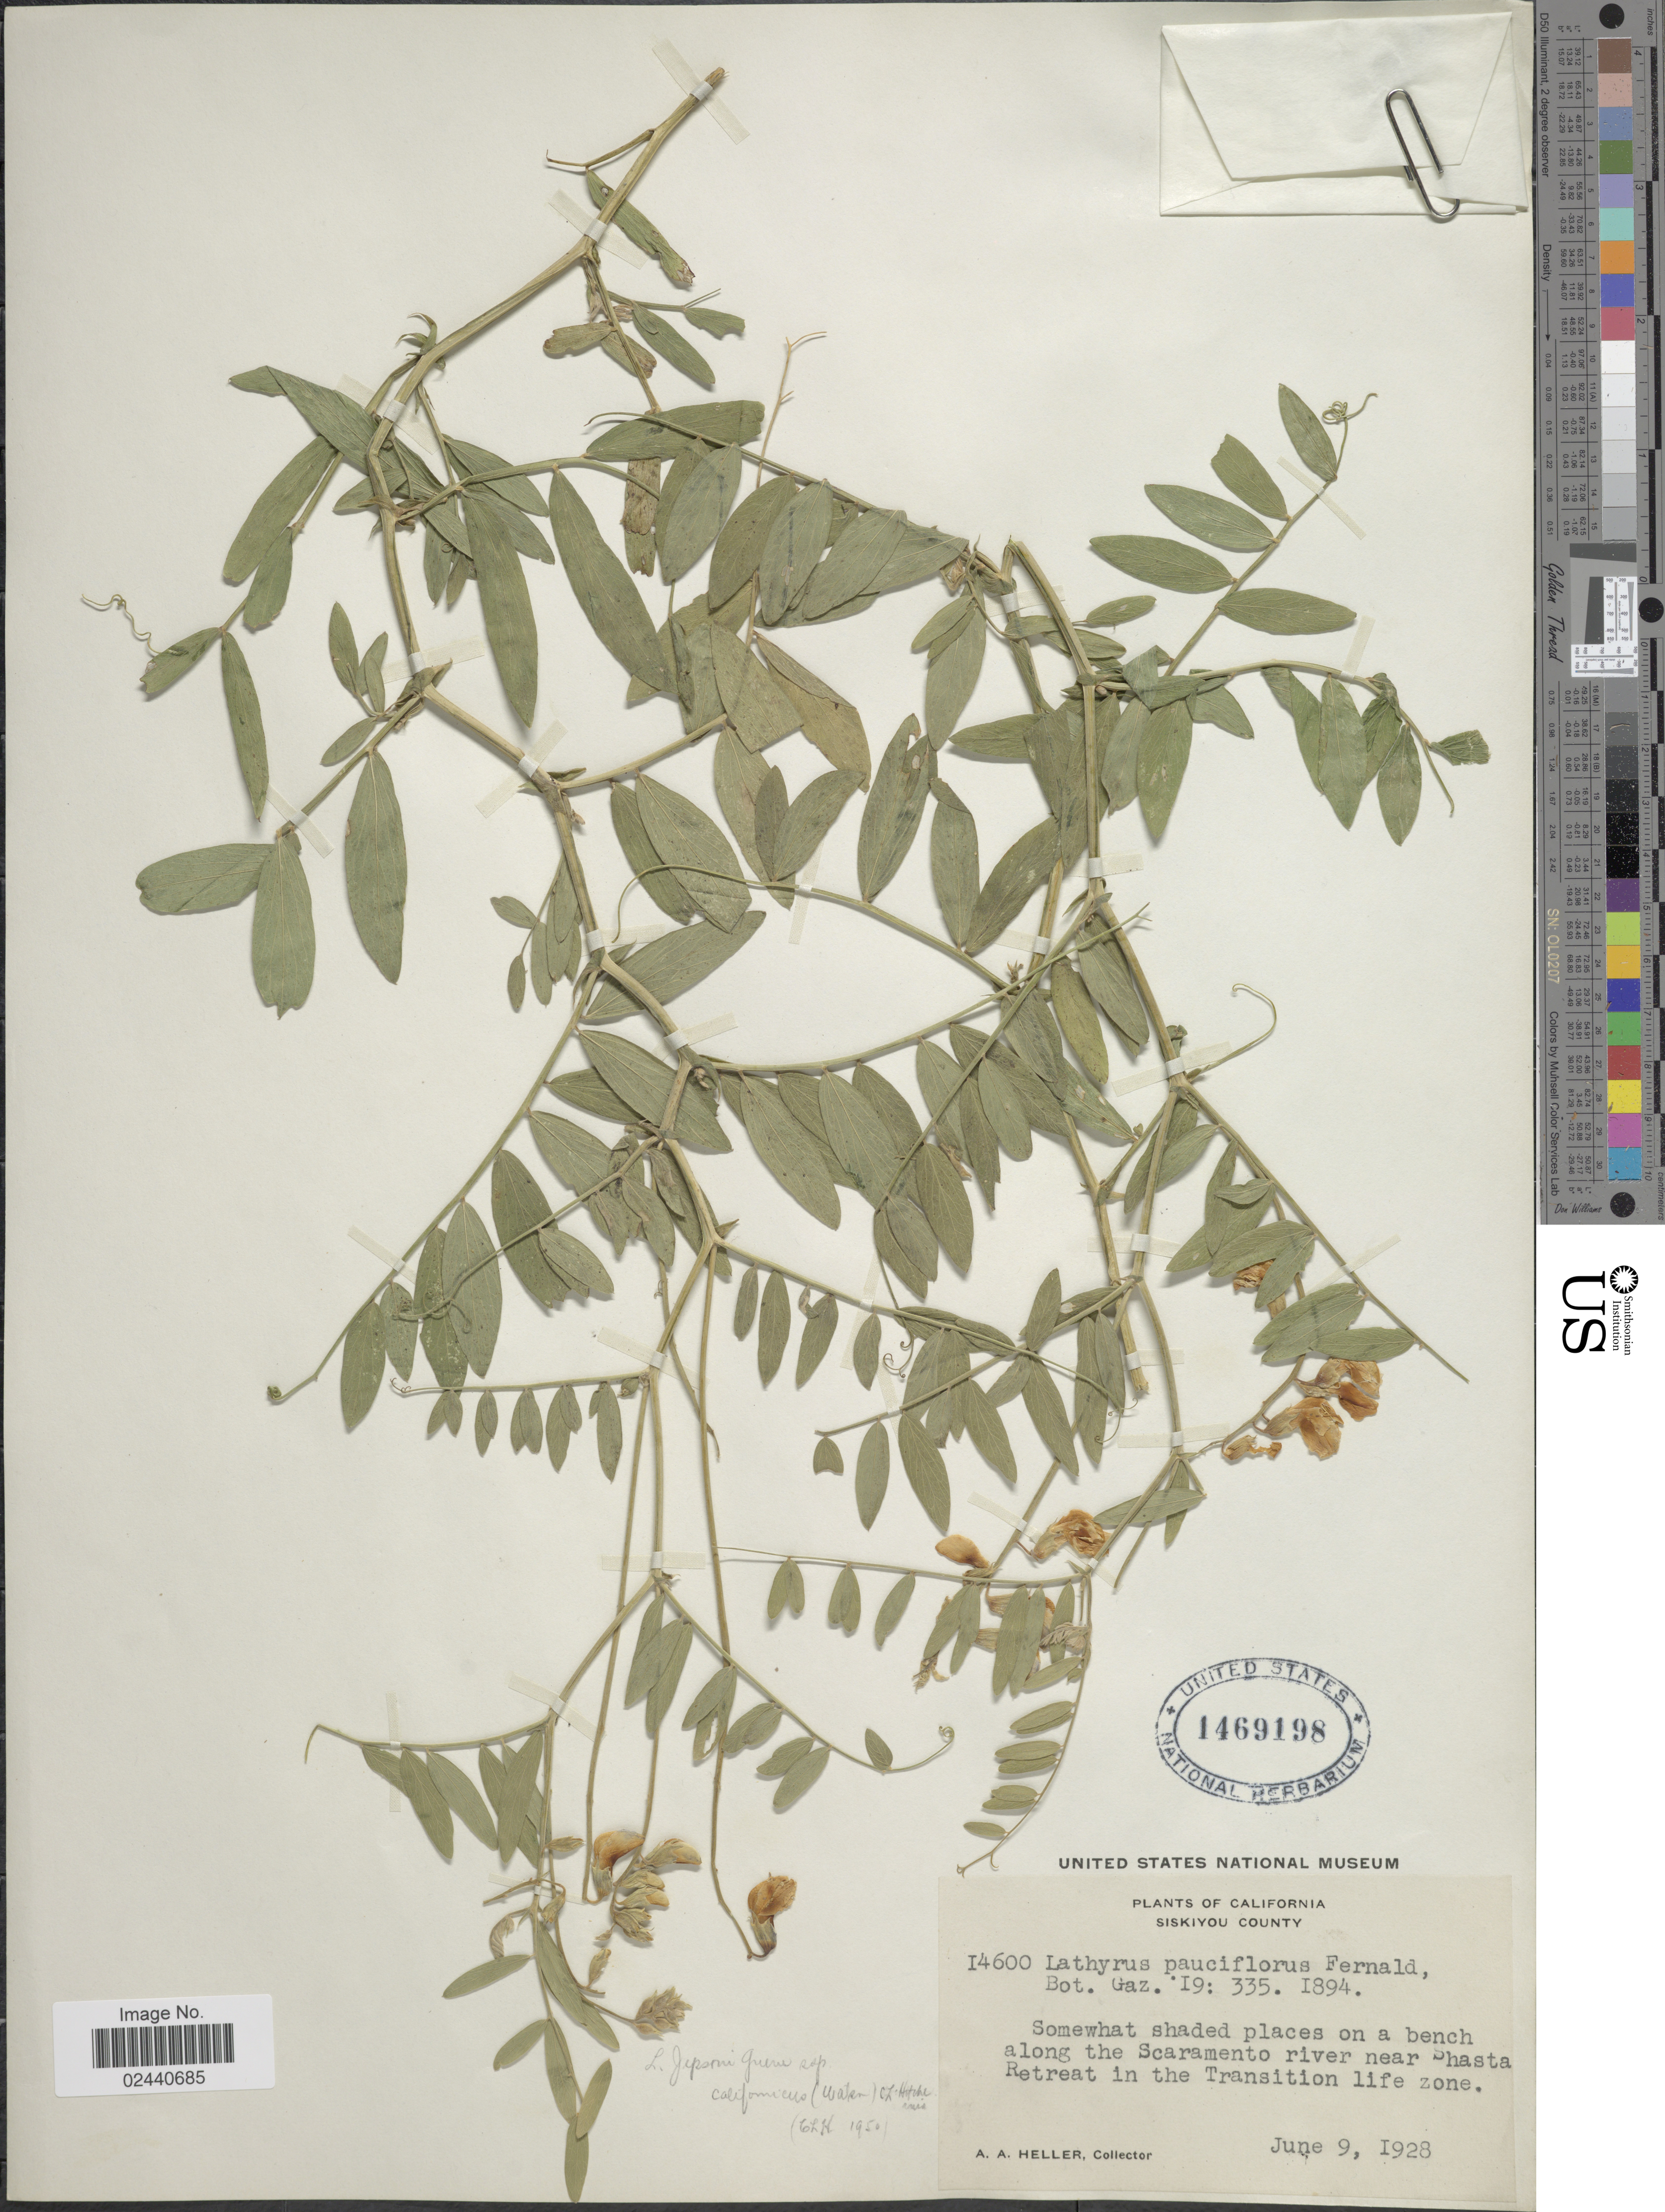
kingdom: Plantae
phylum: Tracheophyta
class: Magnoliopsida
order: Fabales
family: Fabaceae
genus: Lathyrus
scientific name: Lathyrus jepsonii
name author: Greene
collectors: A. A. Heller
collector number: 14600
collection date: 1928-06-09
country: United States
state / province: California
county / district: Siskiyou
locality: Siskiyou County, along the Sacramento River near Shasta Retreat in the Transition life zone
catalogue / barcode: US 1469198